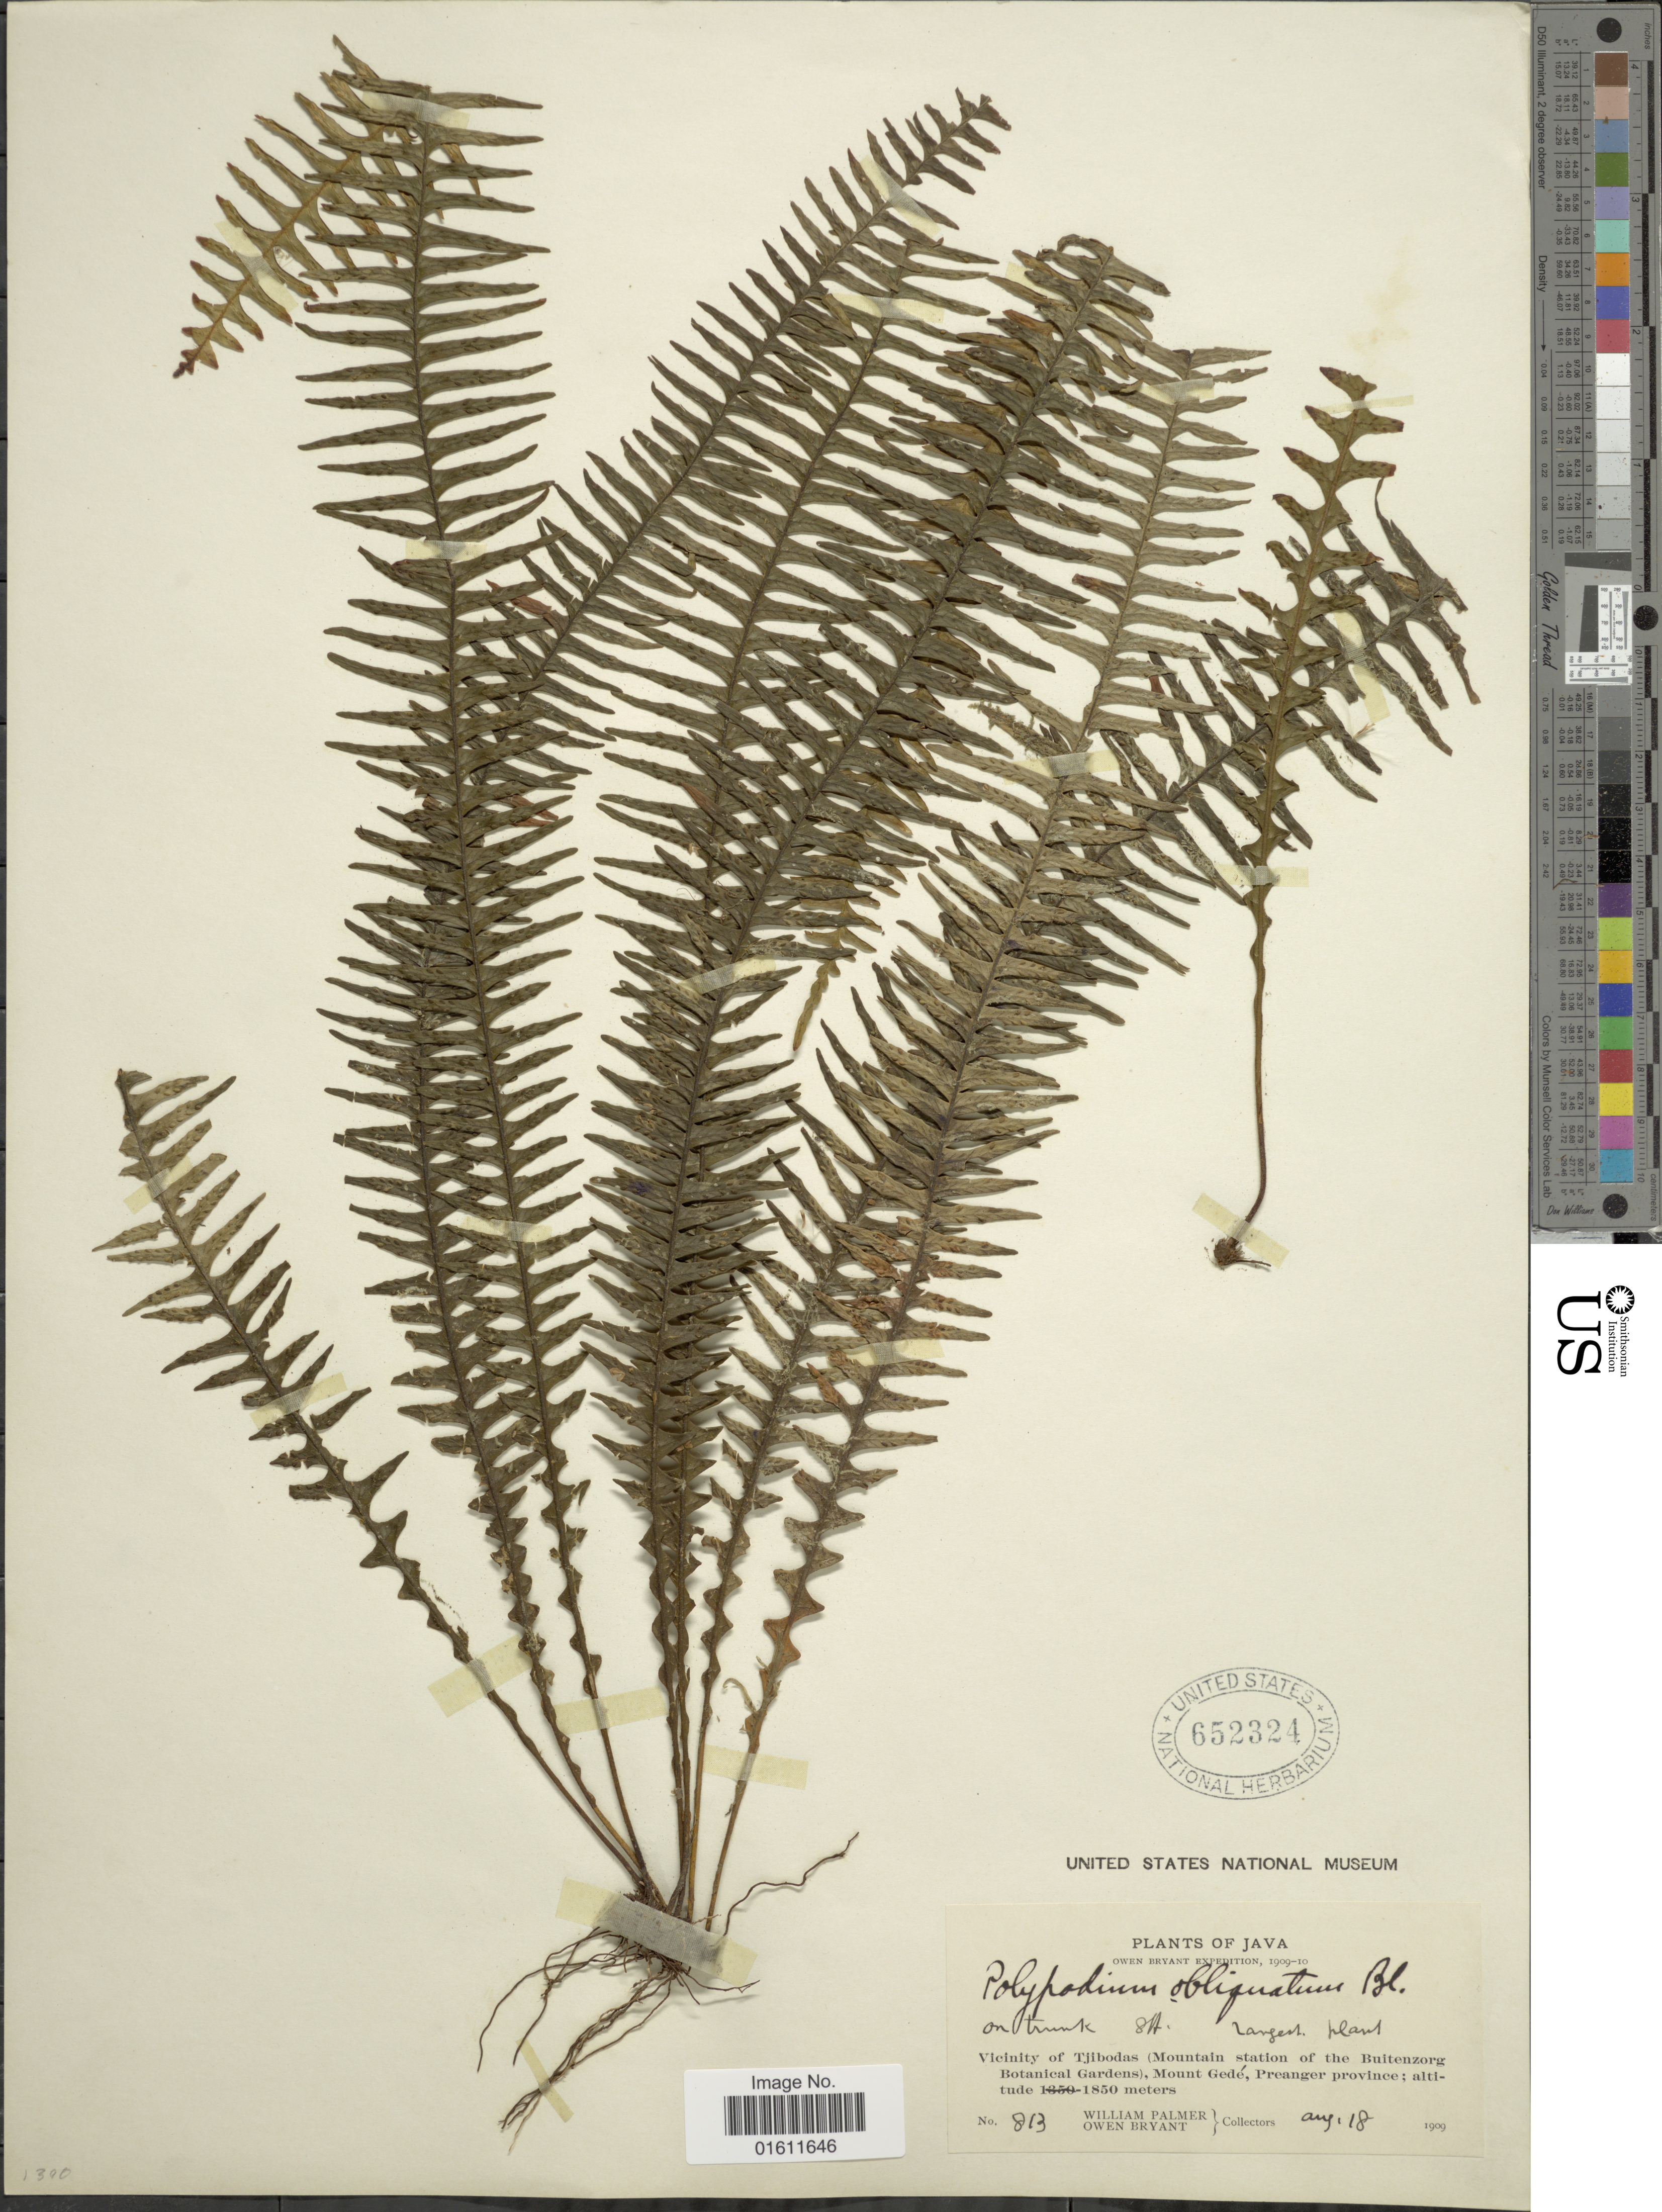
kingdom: Plantae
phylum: Tracheophyta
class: Polypodiopsida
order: Polypodiales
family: Polypodiaceae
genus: Prosaptia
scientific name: Prosaptia obliquata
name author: (Blume) Mett.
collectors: W. Palmer & O. Bryant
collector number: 813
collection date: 1909-08-18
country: Indonesia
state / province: Java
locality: Vicinity of Tjibodas (Mountain station of the Buitenzorg Botanical Gardens), Mount Gedé, Preanger province.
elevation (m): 1850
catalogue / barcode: US 652324